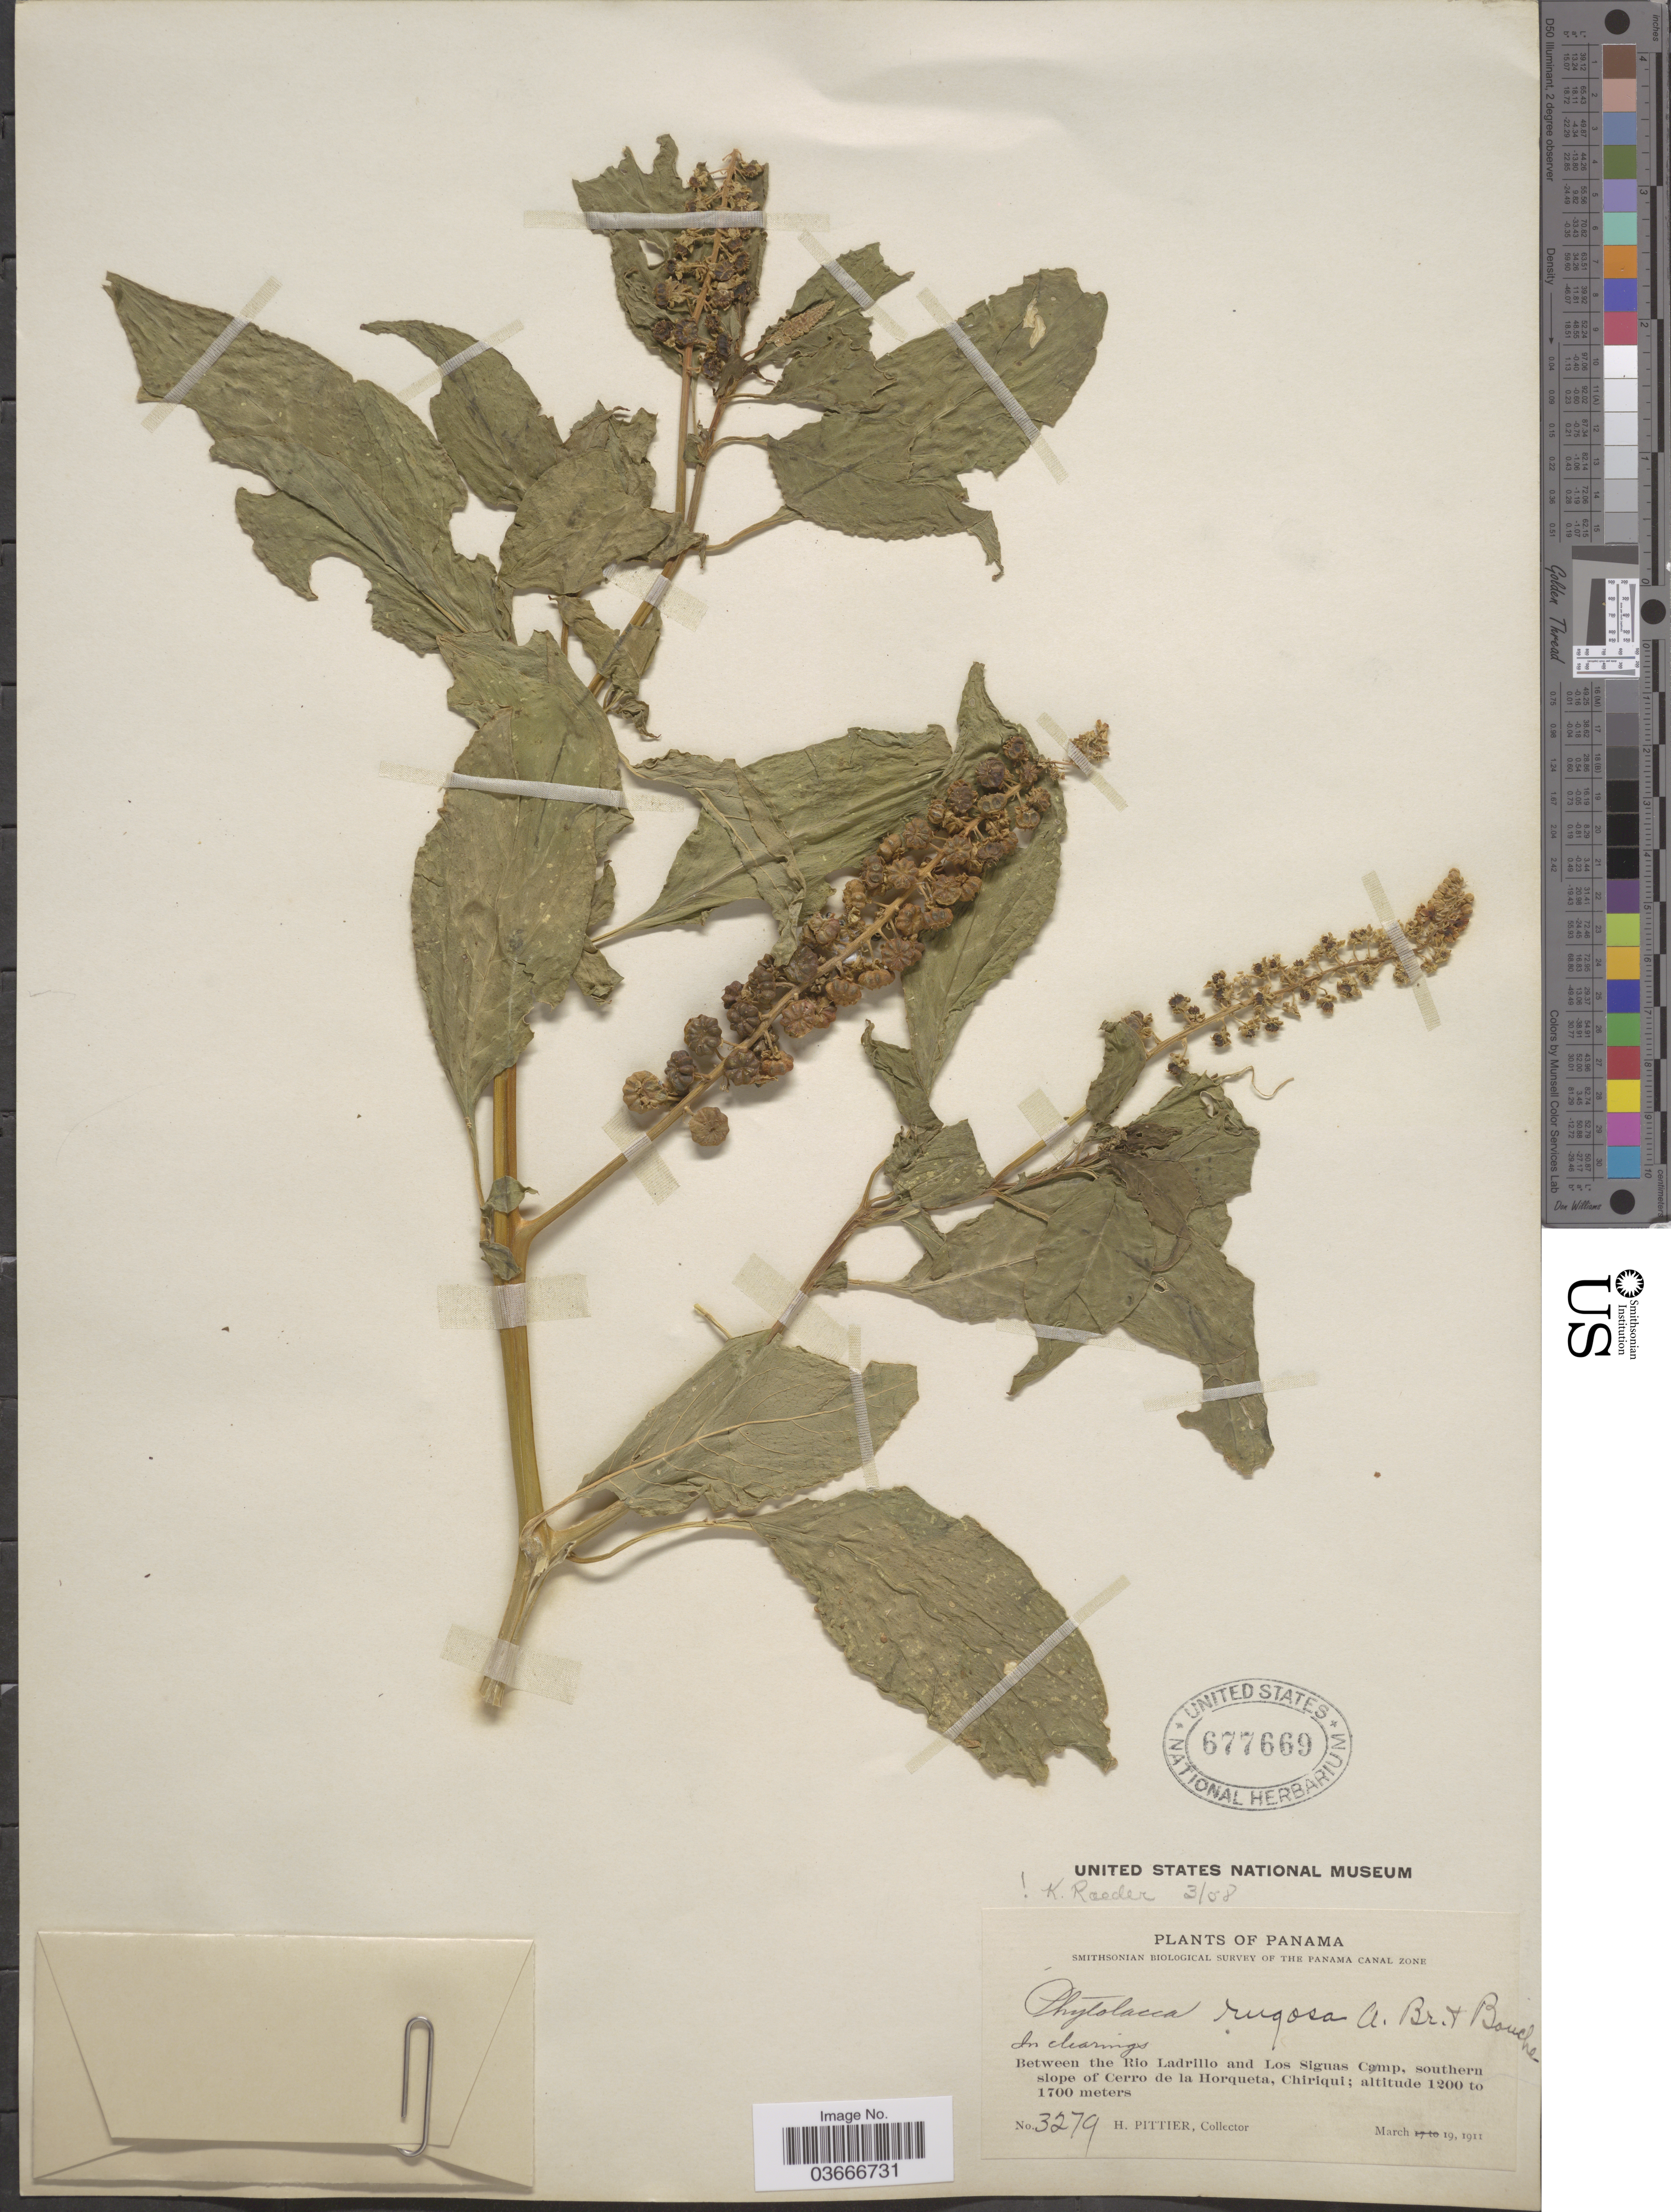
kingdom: Plantae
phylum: Tracheophyta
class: Magnoliopsida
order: Caryophyllales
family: Phytolaccaceae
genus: Phytolacca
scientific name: Phytolacca rugosa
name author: A. Braun & C.D. Bouché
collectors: H. F. Pittier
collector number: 3279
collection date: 1911-03-19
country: Panama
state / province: Chiriqui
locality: Between the Rio Ladrillo and Los Siguas Camp, southern slope of Cerro de la Horqueta.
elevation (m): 1200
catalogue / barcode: US 677669